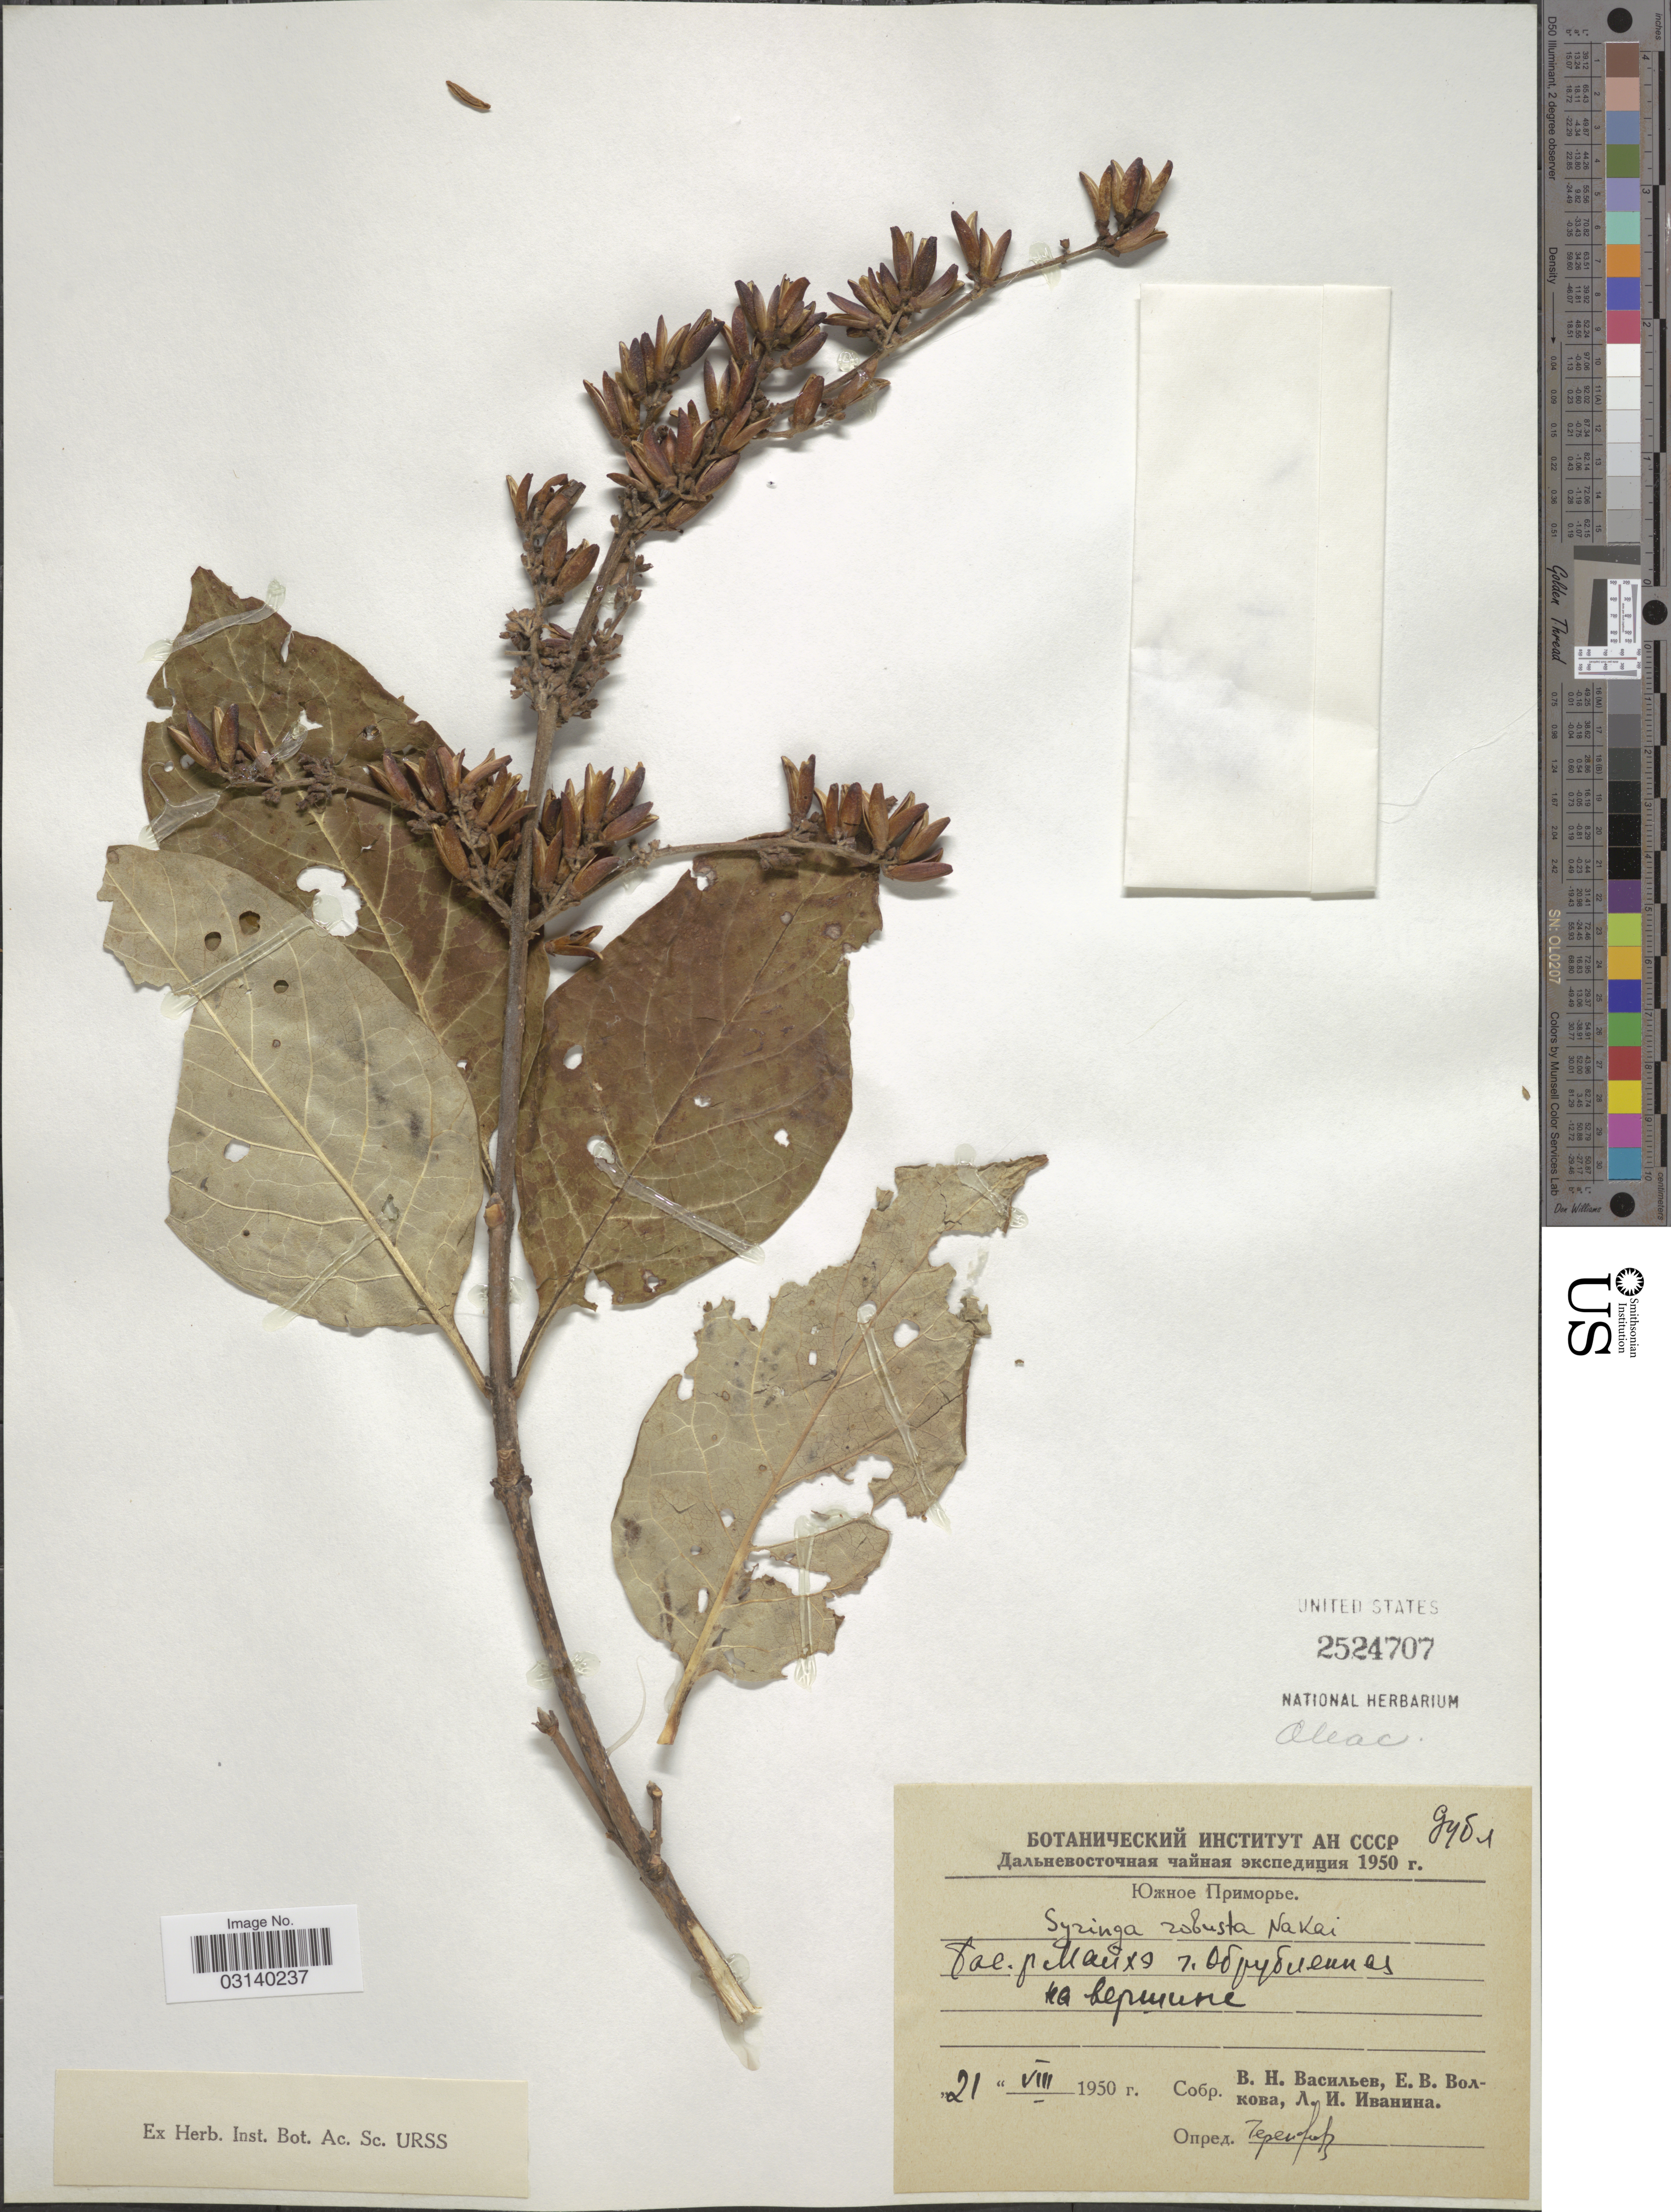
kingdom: Plantae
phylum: Tracheophyta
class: Magnoliopsida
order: Lamiales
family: Oleaceae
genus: Syringa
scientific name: Syringa robusta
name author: Nakai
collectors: V. Vasilev, E. V. Volkova & L. Ivanina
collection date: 1950-08-21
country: Russian Federation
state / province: Primorsky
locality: Basin of River Maikhe.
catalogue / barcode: US 2524707